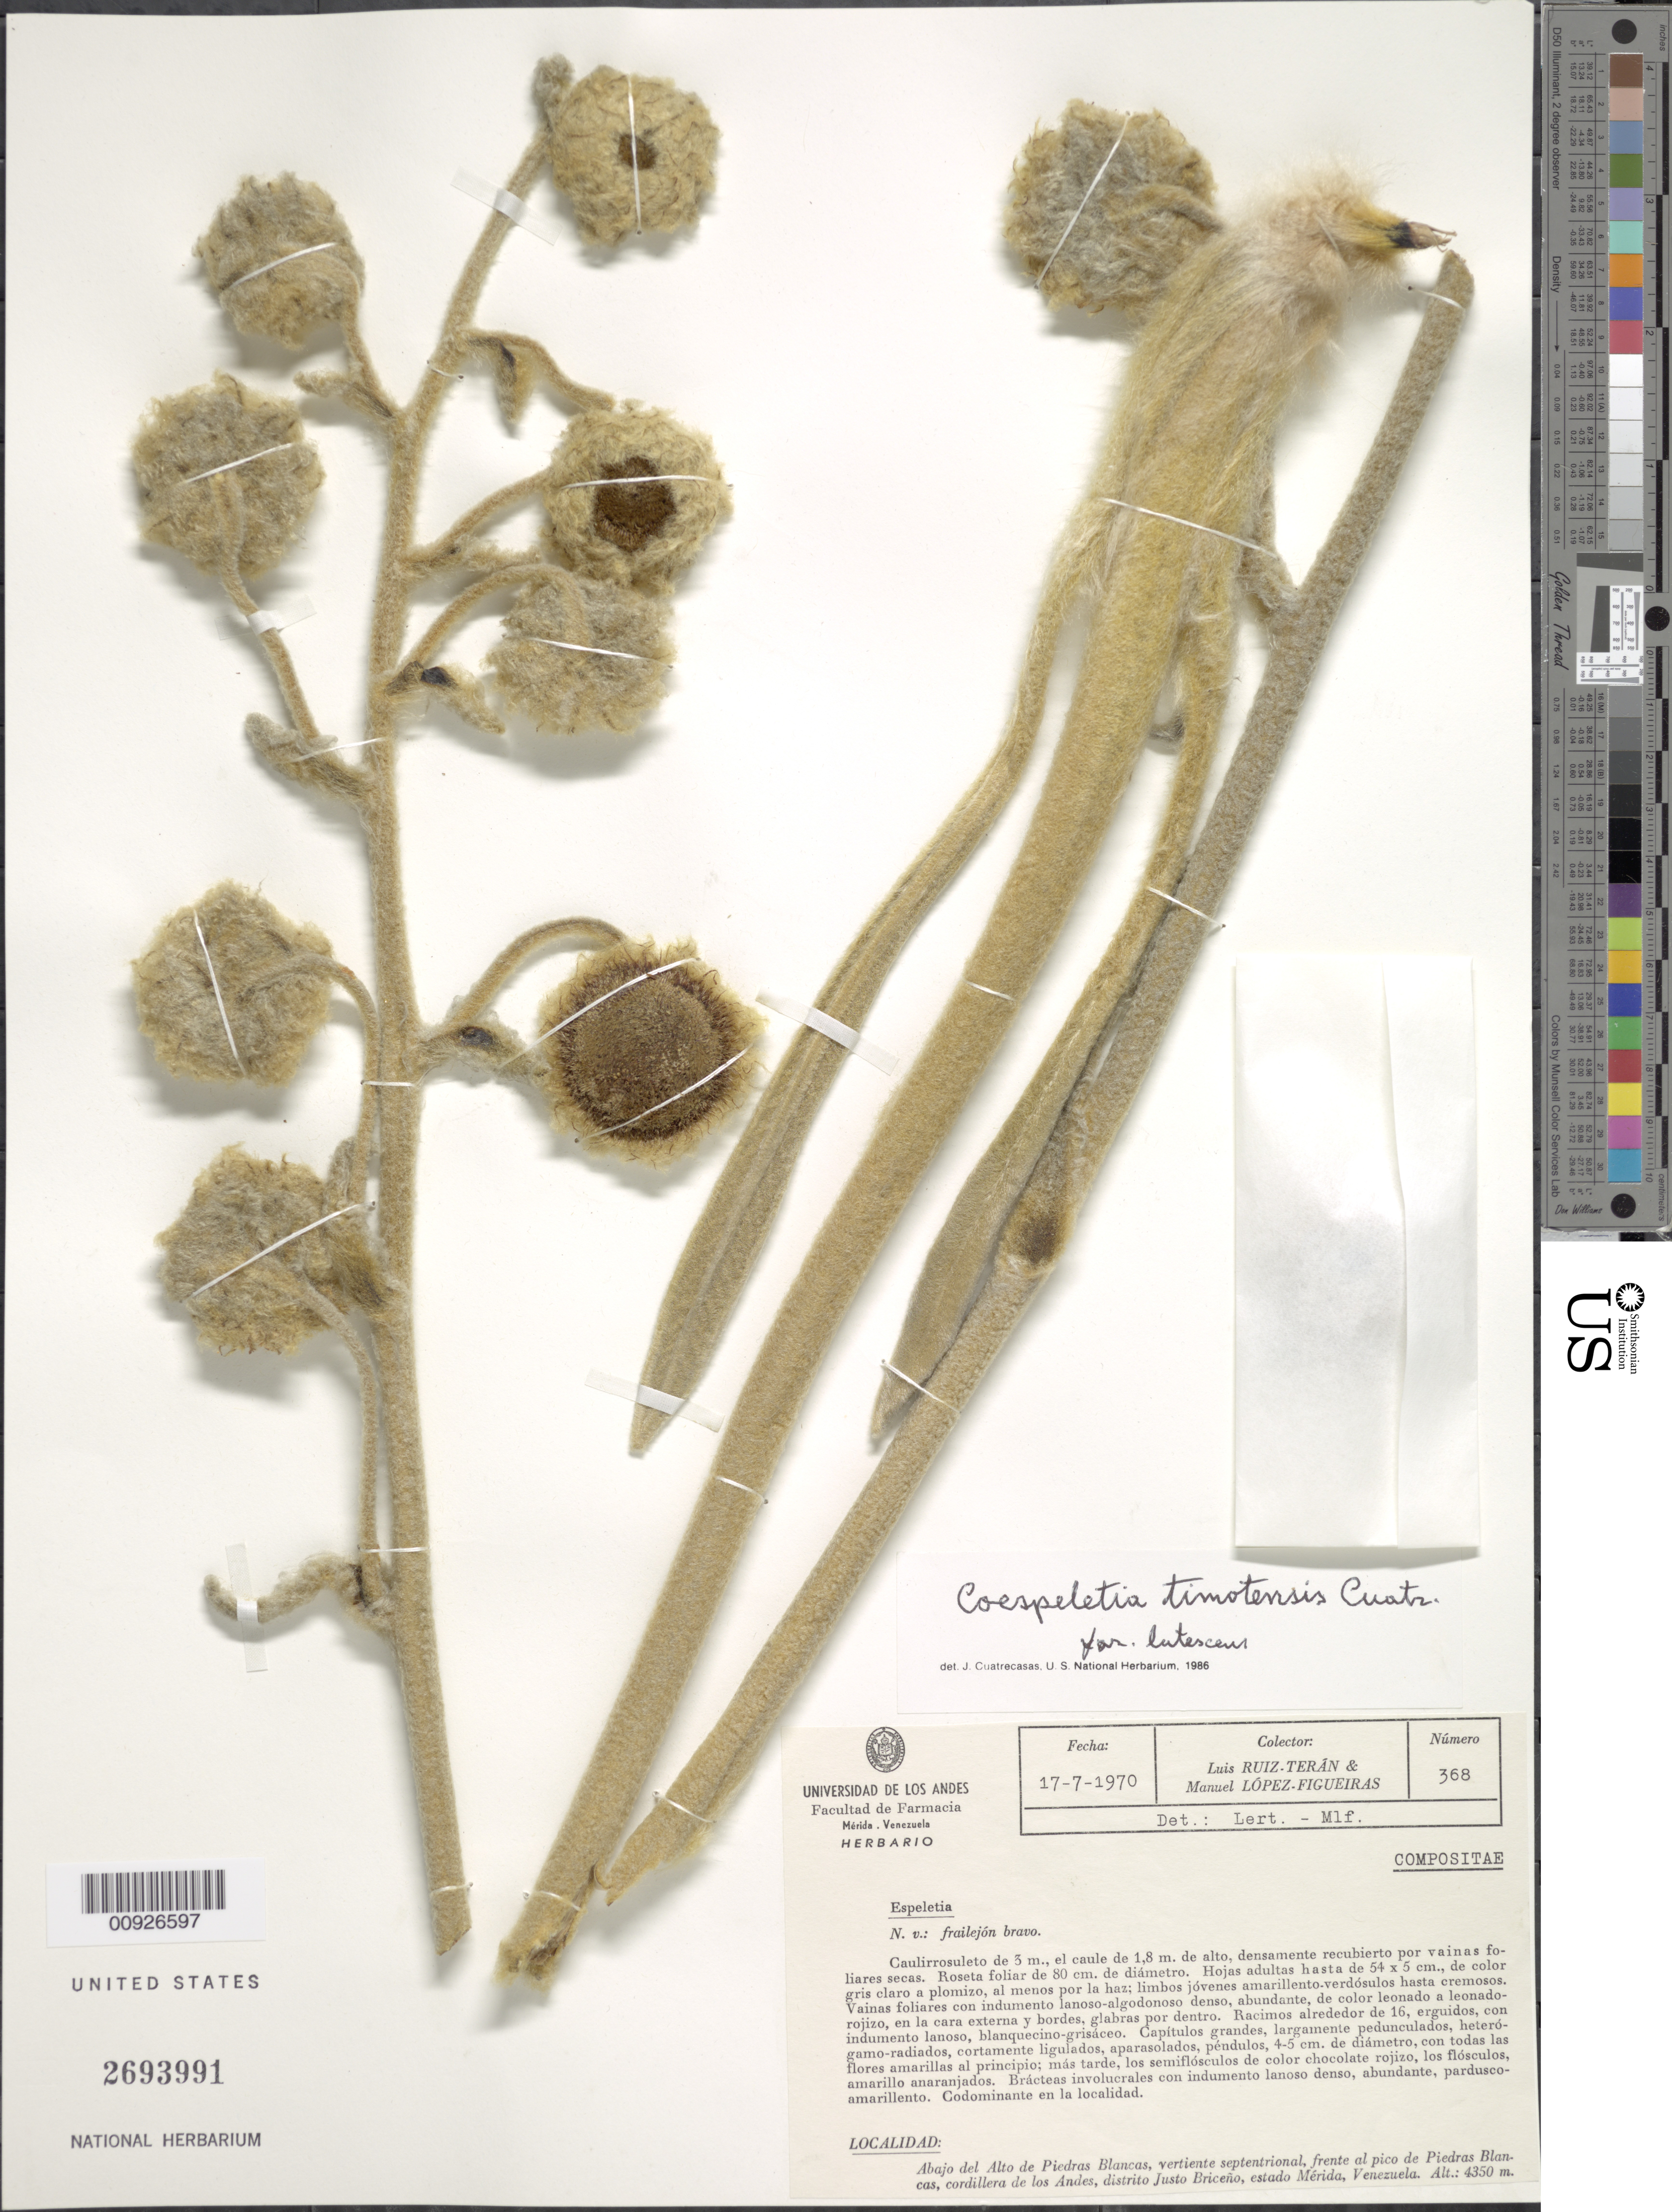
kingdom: Plantae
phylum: Tracheophyta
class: Magnoliopsida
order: Asterales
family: Asteraceae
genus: Coespeletia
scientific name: Coespeletia timotensis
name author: (Cuatrec.) Cuatrec.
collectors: L. E. Ruíz-Terán & M. López Figueiras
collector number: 368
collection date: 1970-07-17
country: Venezuela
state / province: Mérida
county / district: Justo Briceño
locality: Abajo del Alto de Piedras Blancas, vertiente septentrional, frente al pico de Piedras Blancas, cordillera de los Andes.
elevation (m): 4350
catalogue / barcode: US 2693991